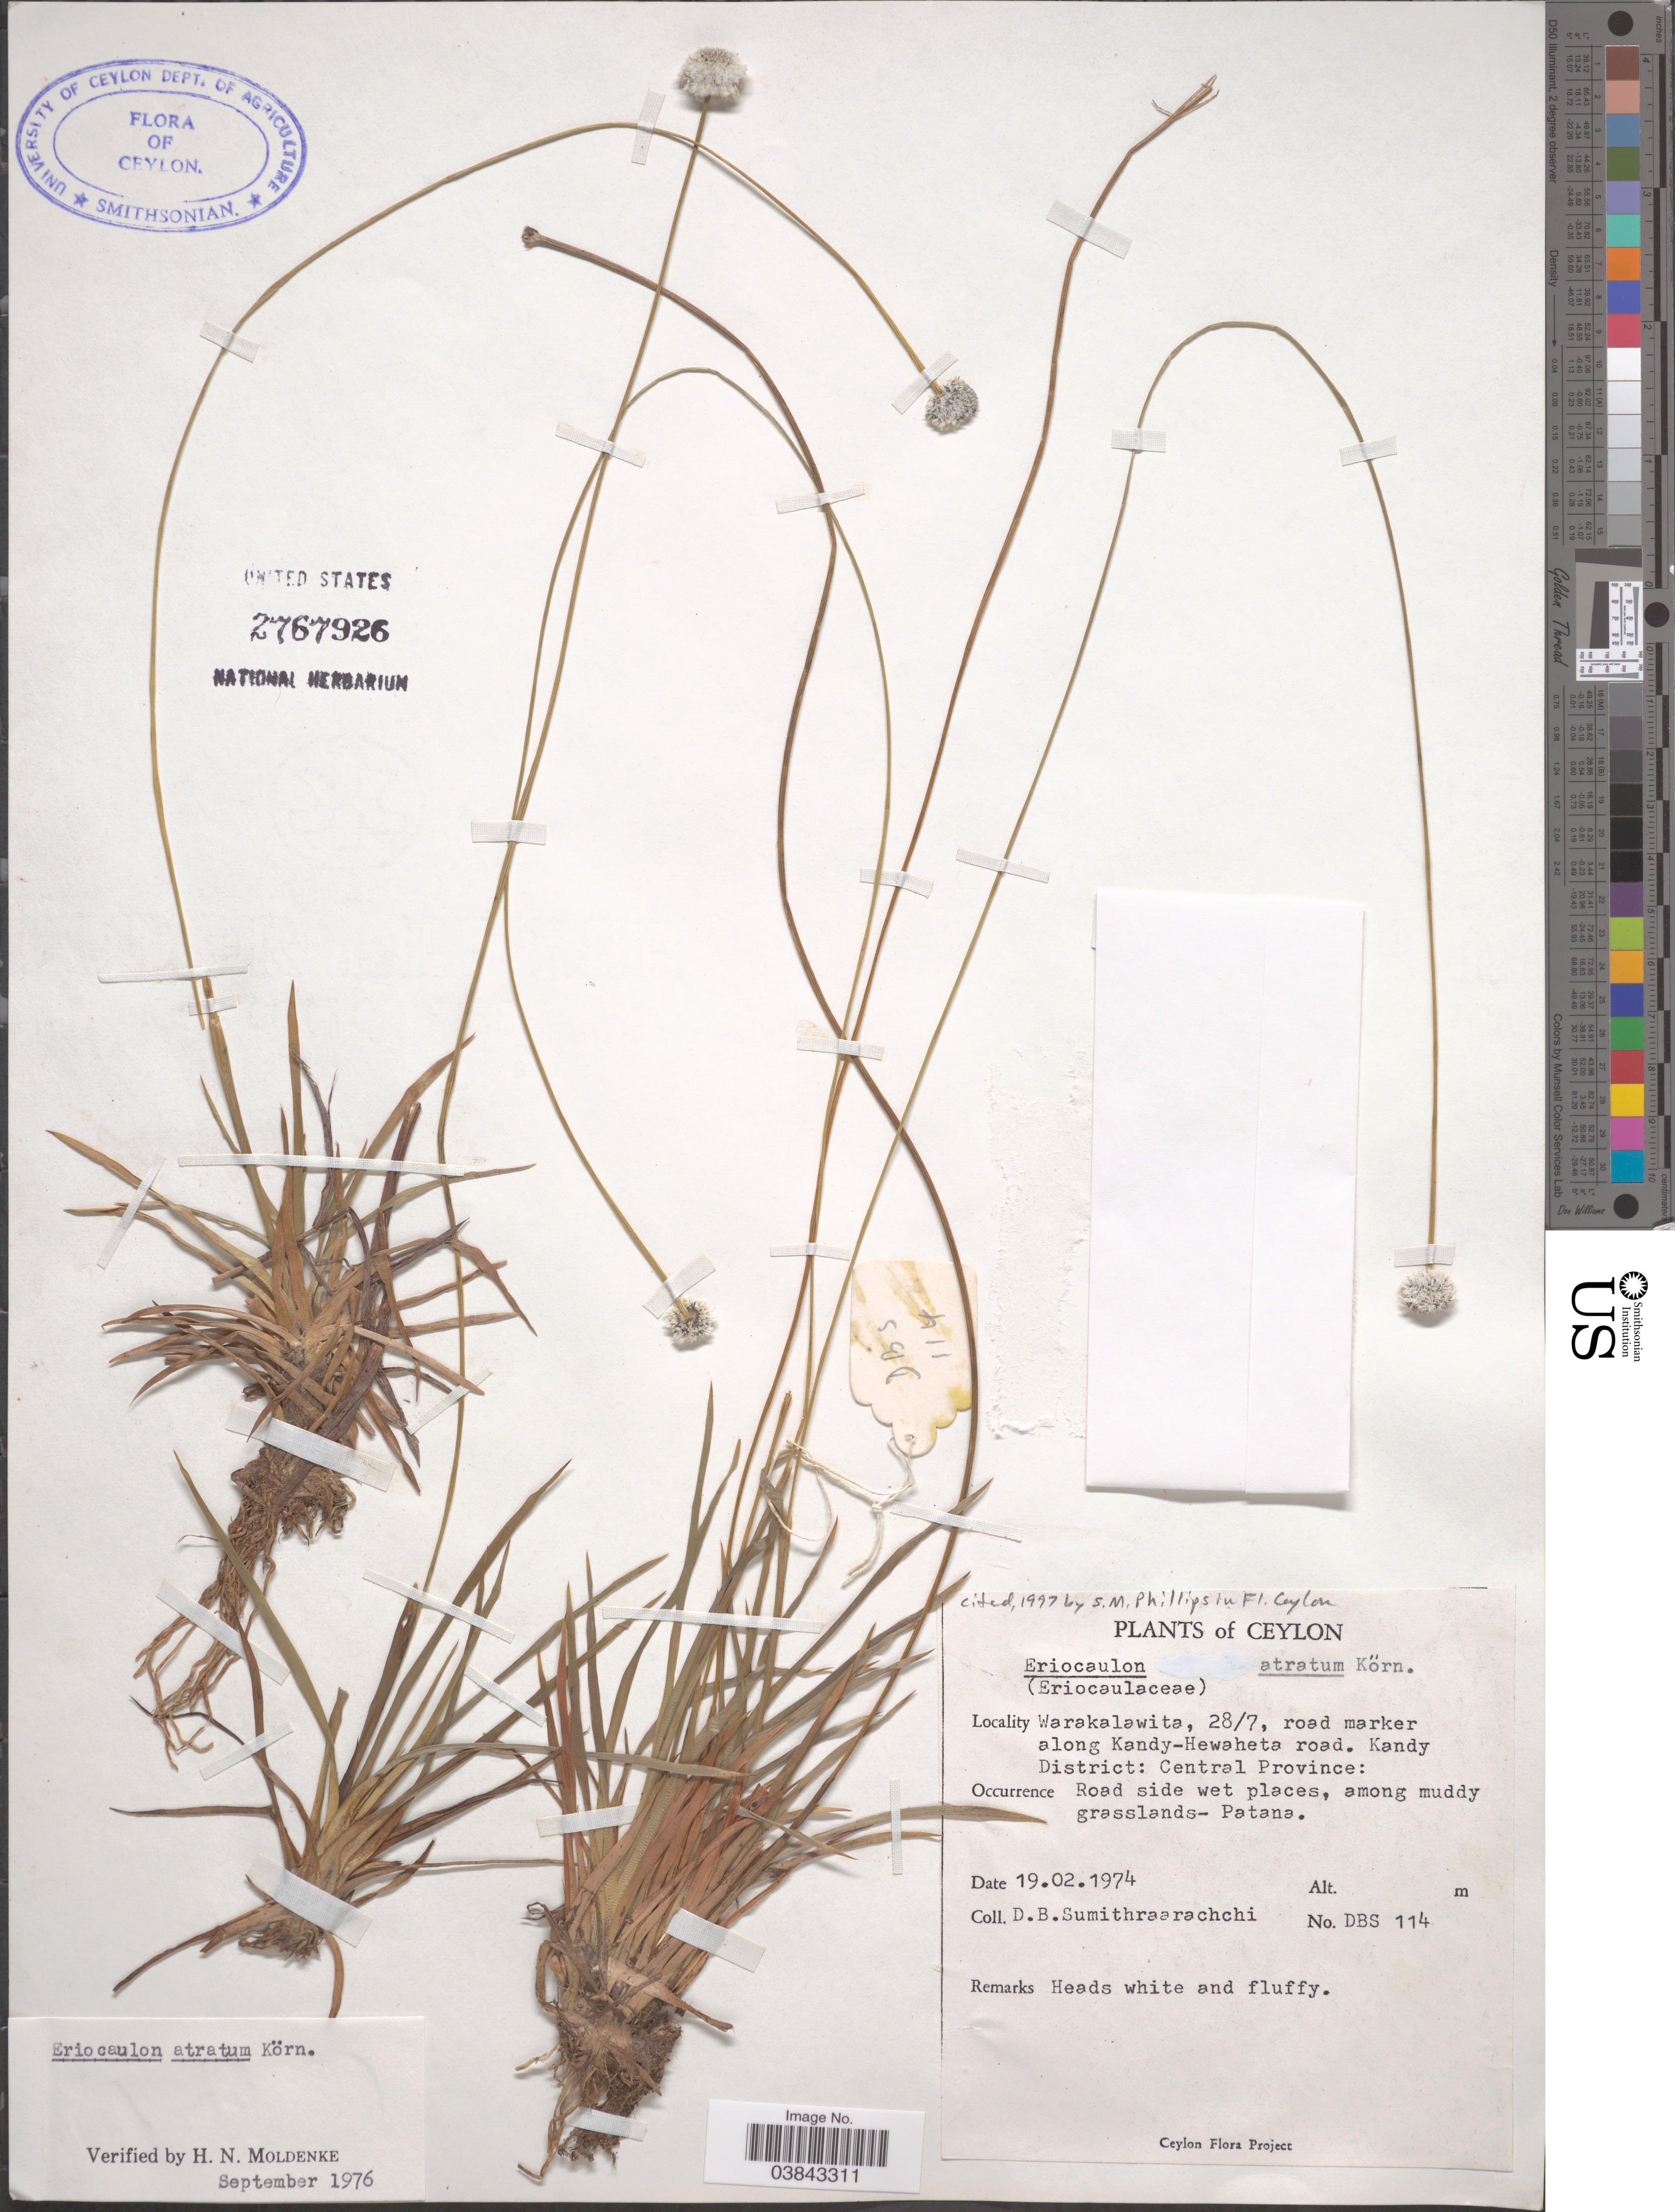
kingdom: Plantae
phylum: Tracheophyta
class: Liliopsida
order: Poales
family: Eriocaulaceae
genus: Eriocaulon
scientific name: Eriocaulon atratum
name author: Körn.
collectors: D. B. Sumithraarachchi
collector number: DBS 114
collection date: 1974-02-19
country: Sri Lanka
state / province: Central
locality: Ceylon. Warakalawita, 28/7, road marker along Kandy-Hewaheta road. Kandy District: Central Province.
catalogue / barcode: US 2767926